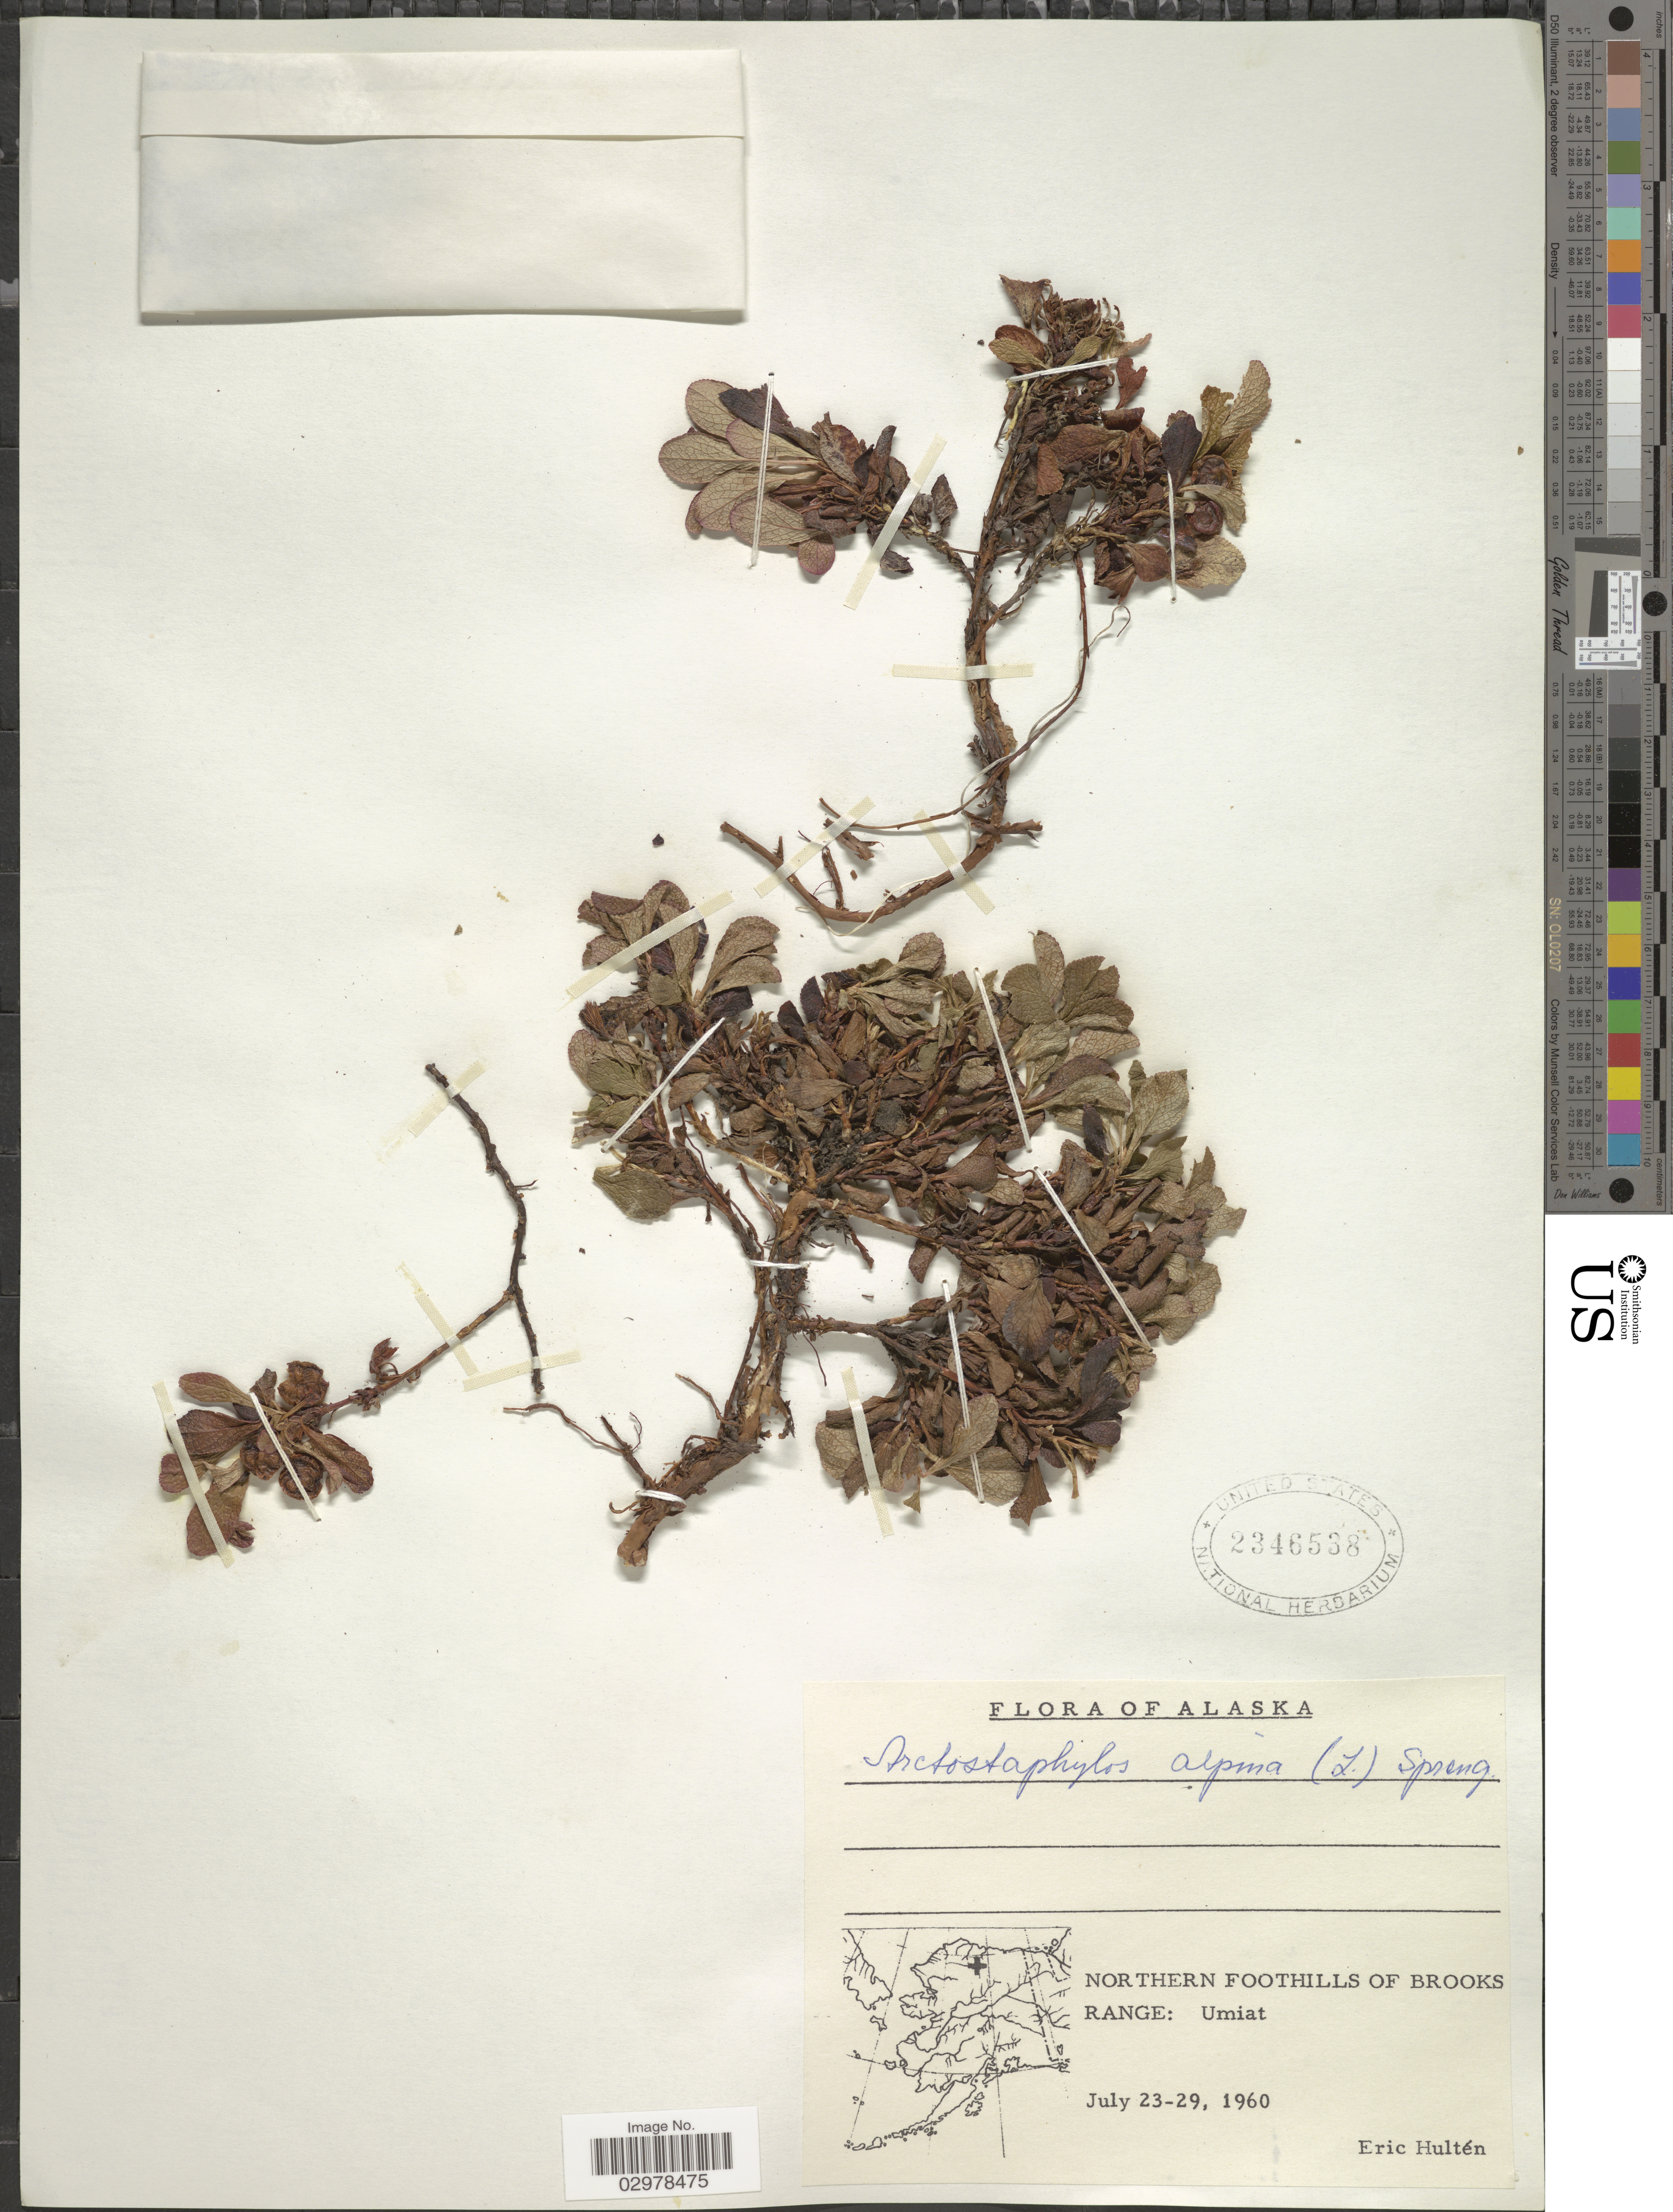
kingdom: Plantae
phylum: Tracheophyta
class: Magnoliopsida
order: Ericales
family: Ericaceae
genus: Arctostaphylos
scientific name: Arctostaphylos alpina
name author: (L.) Spreng.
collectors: E. G. Hultén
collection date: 1960-07-23/1960-07-29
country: United States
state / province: Alaska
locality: Northern Foothills of Brooks Range: Umiat.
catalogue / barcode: US 2346538